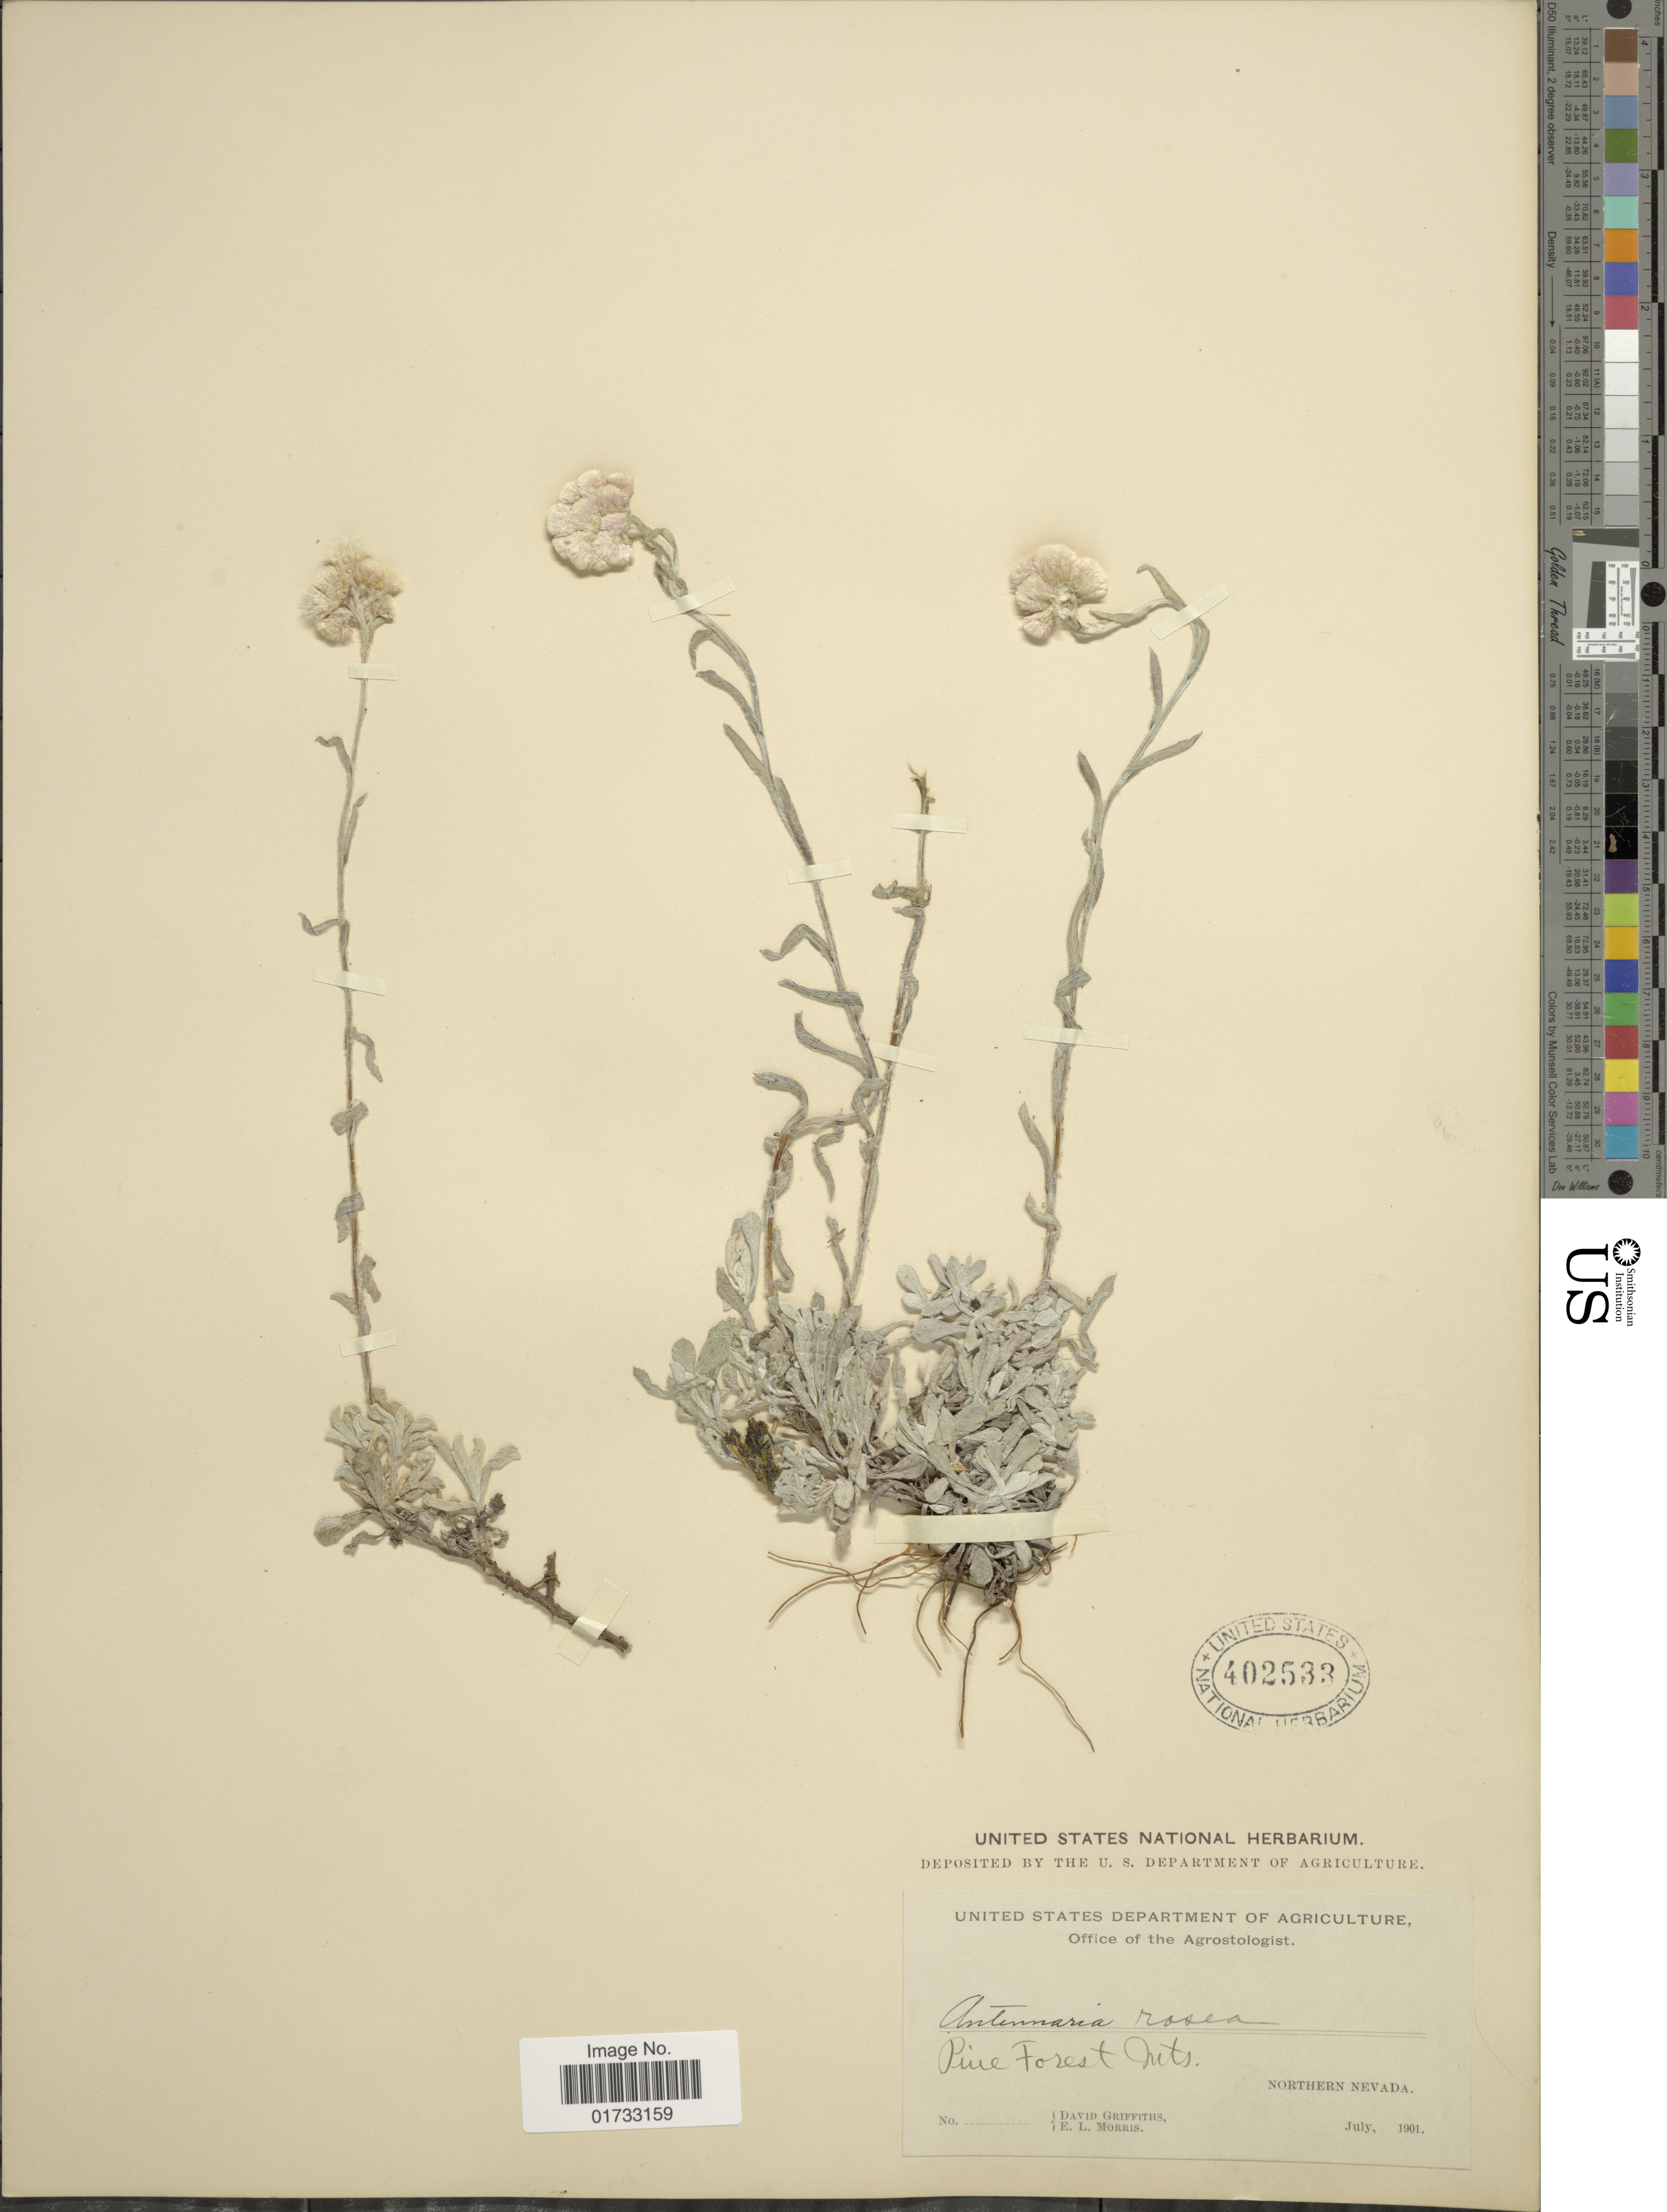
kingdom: Plantae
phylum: Tracheophyta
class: Magnoliopsida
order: Asterales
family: Asteraceae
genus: Antennaria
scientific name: Antennaria rosea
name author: Greene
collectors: D. Griffiths & E. Morris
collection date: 1901-07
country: United States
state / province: Nevada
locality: Pine Forest Mts., Northern Nevada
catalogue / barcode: US 402533